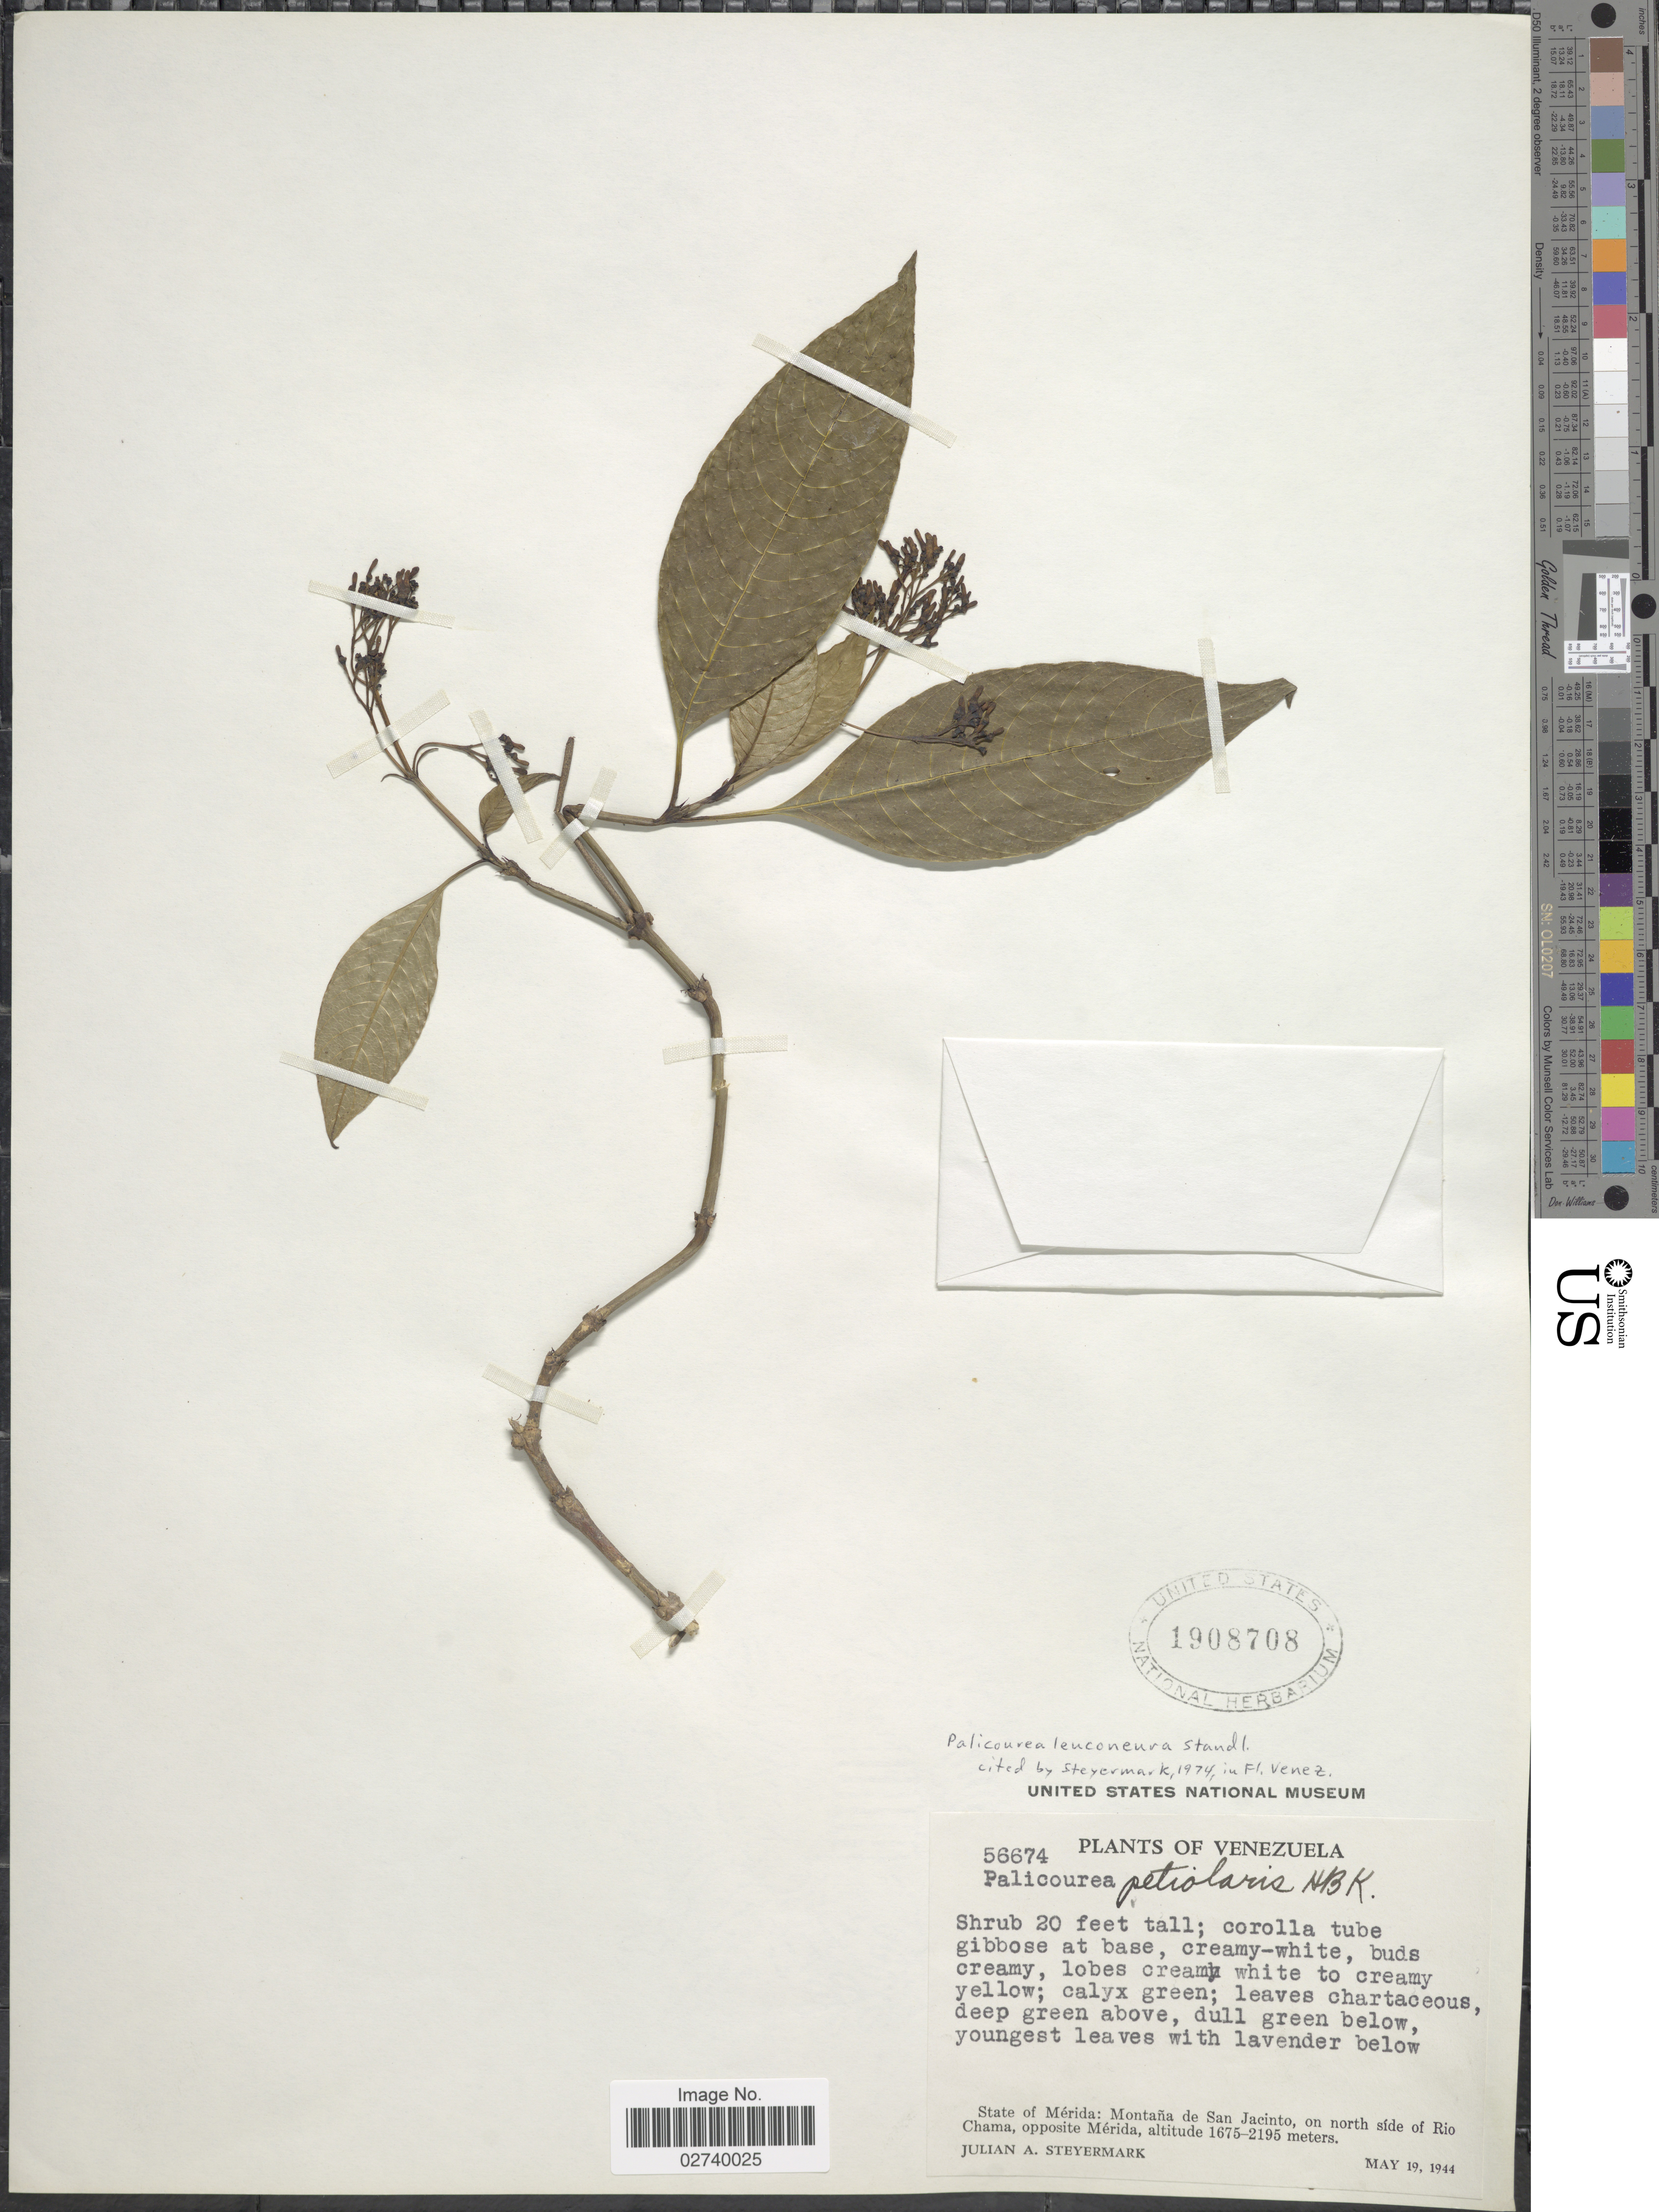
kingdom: Plantae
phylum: Tracheophyta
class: Magnoliopsida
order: Gentianales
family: Rubiaceae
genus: Palicourea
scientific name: Palicourea leuconeura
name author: Standl.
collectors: J. Steyermark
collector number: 56674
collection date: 1944-05-19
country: Venezuela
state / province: Mérida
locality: Montaña de San Jacinto, on north síde of Rio Chama, opposite Mérida.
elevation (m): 1675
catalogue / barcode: US 1908708